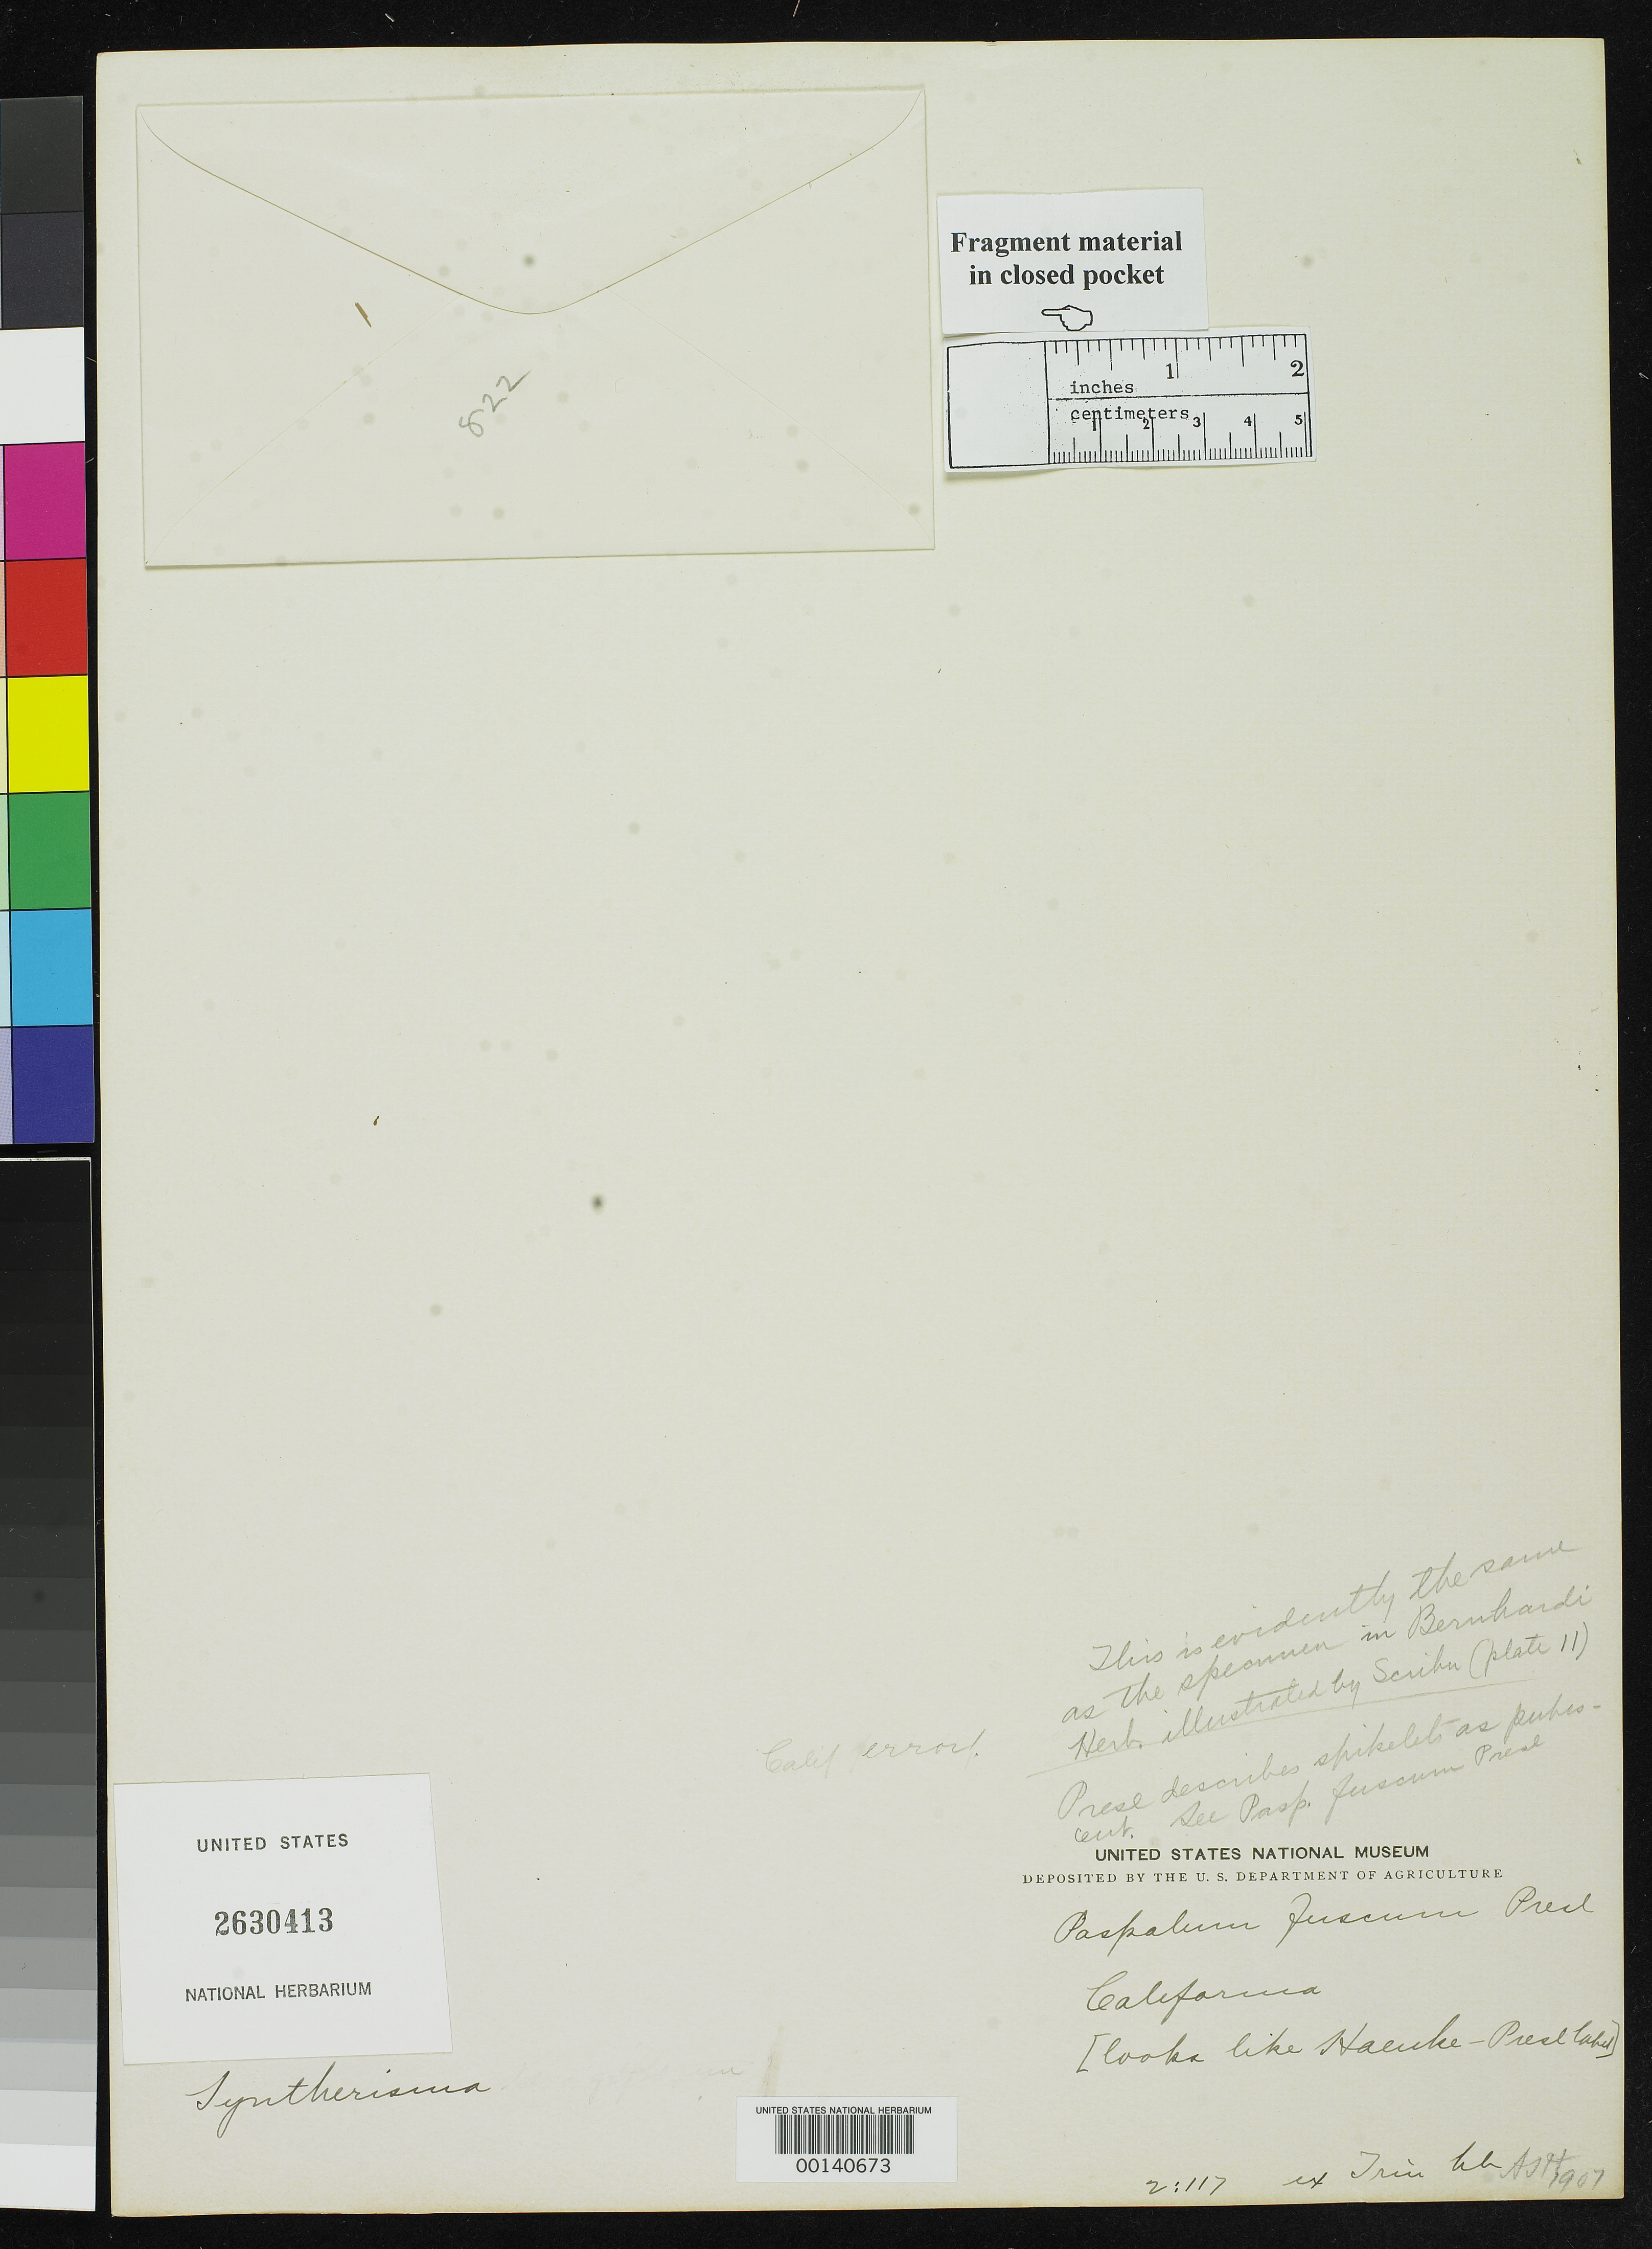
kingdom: Plantae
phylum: Tracheophyta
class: Liliopsida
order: Poales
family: Poaceae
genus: Paspalum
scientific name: Paspalum fuscum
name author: J. Presl in C. Presl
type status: Type Fragment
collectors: T. P. X. Haenke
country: Mexico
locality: E of Monserrat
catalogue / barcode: US 2630413